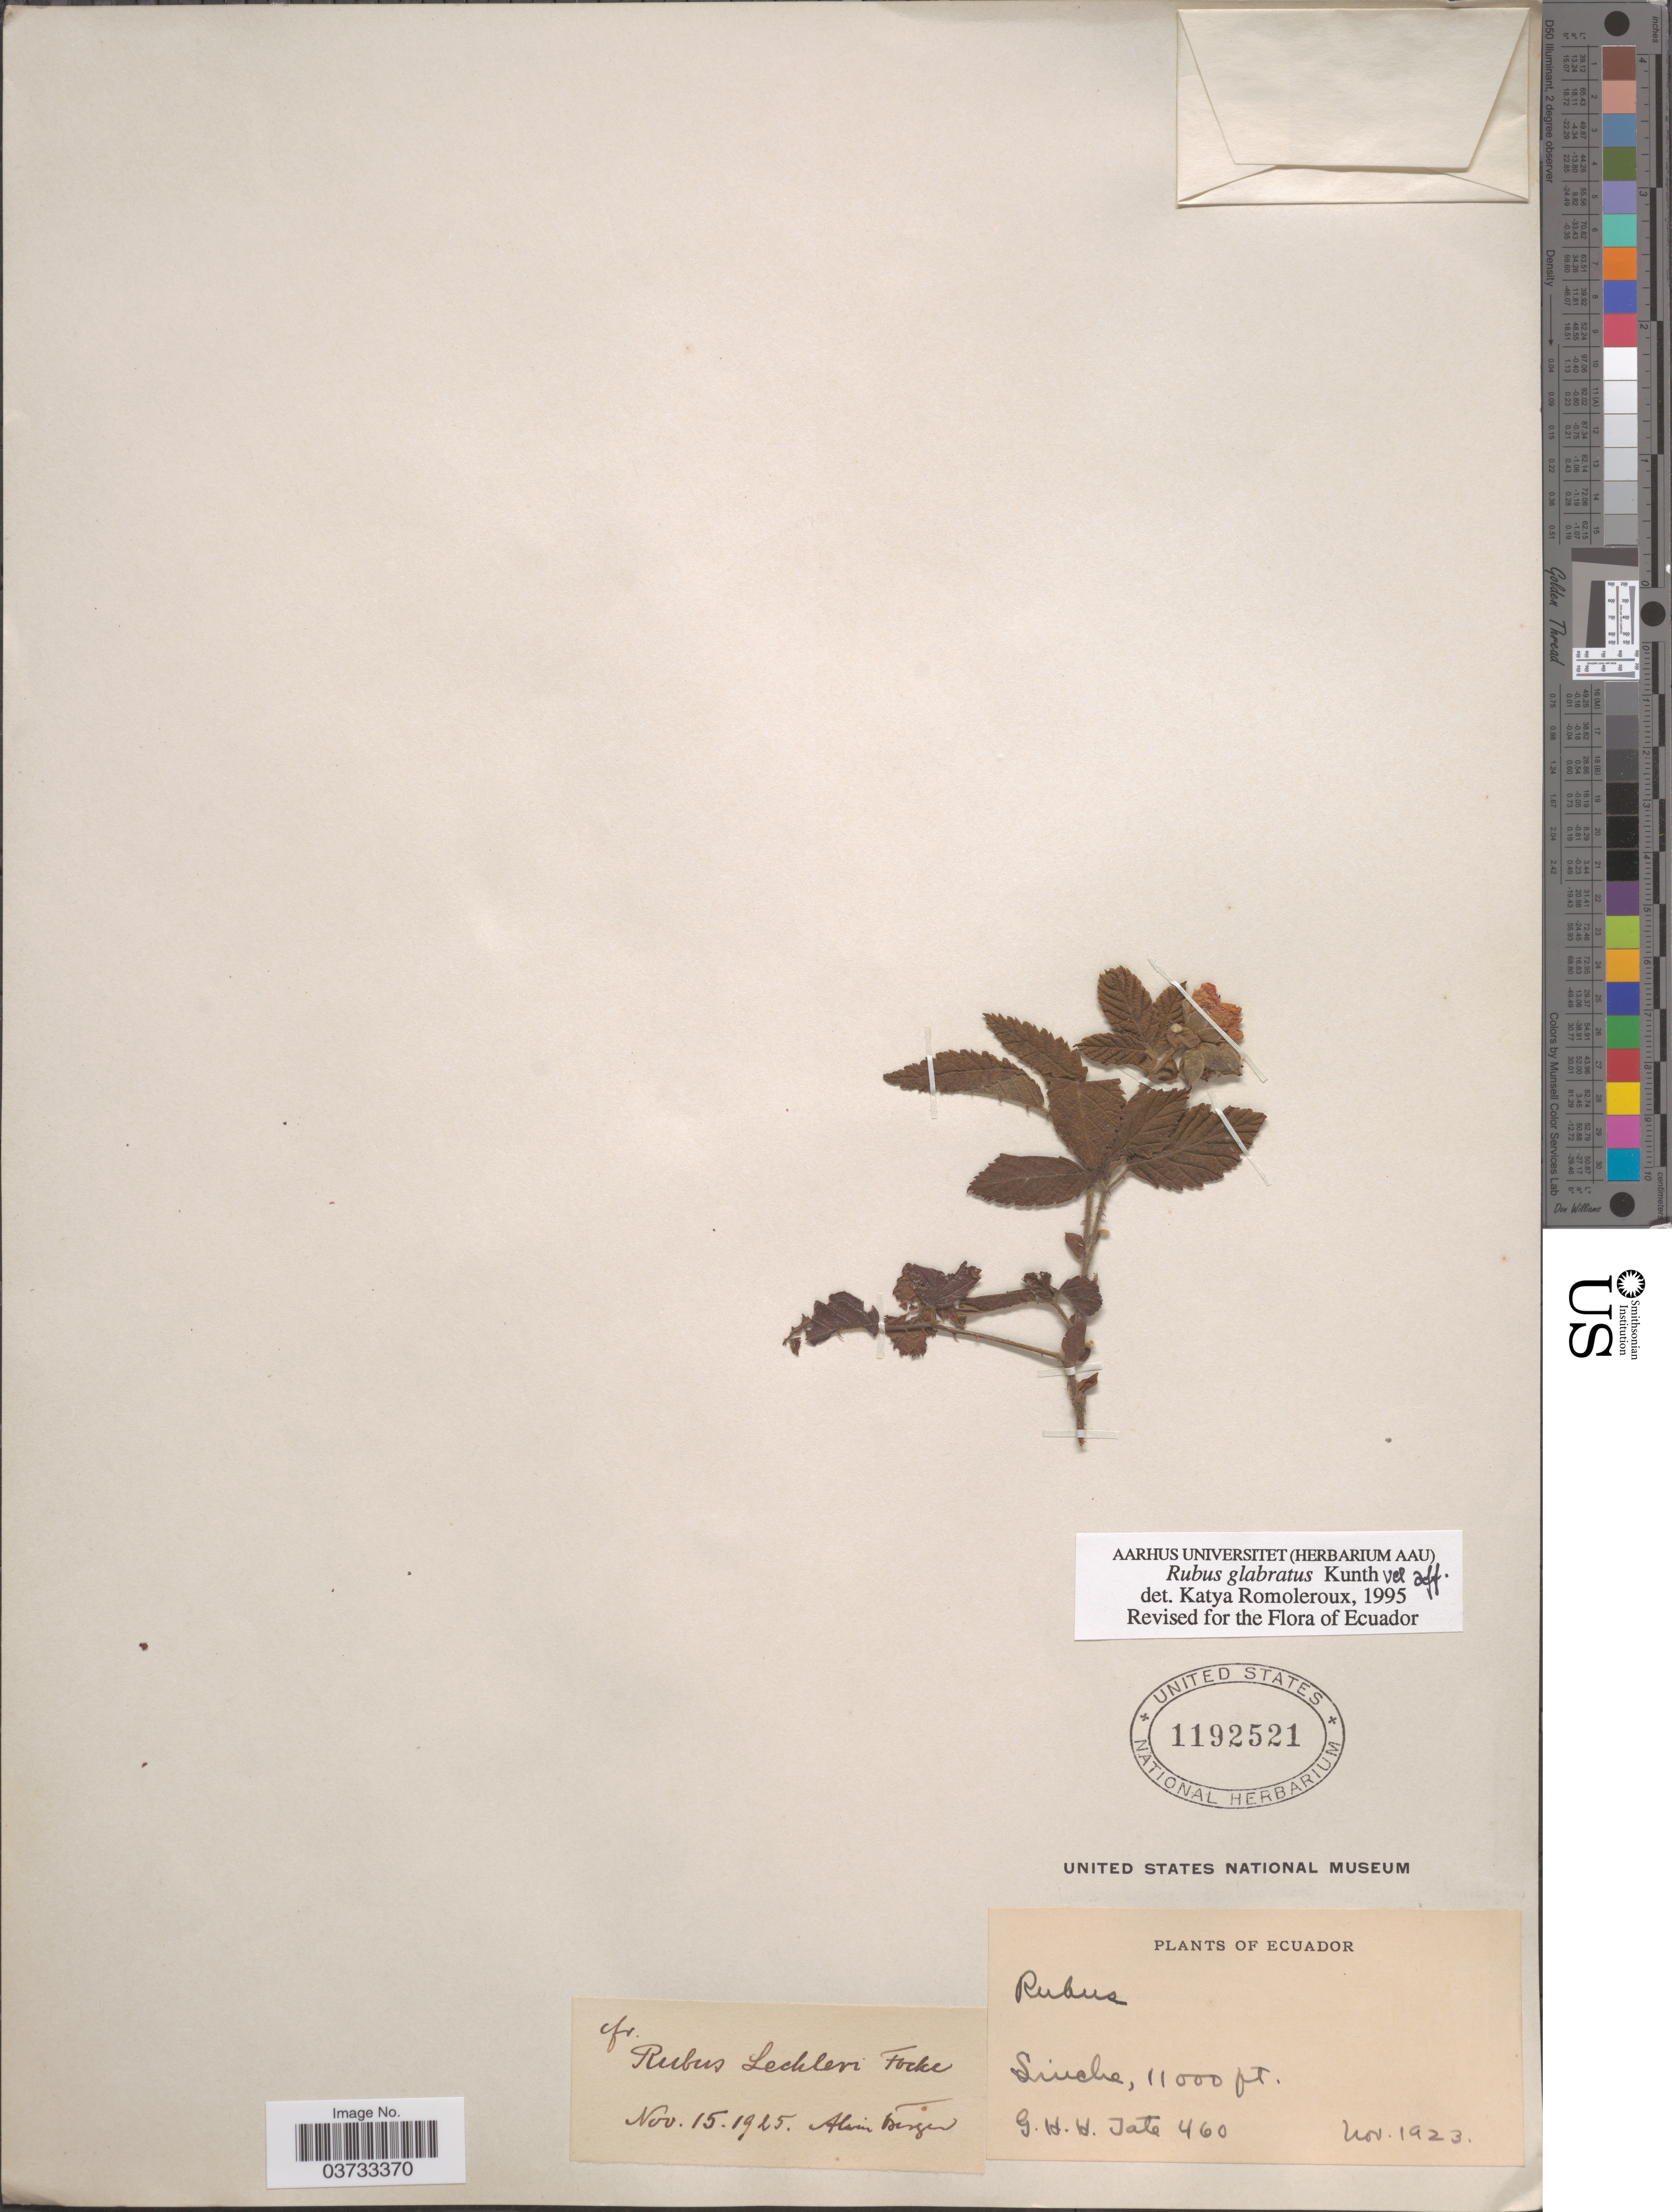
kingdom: Plantae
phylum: Tracheophyta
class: Magnoliopsida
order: Rosales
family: Rosaceae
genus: Rubus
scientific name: Rubus glabratus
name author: Kunth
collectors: G. H. H.Tate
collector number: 460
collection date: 1923-11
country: Ecuador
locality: Sinche.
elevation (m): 3353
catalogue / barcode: US 1192521